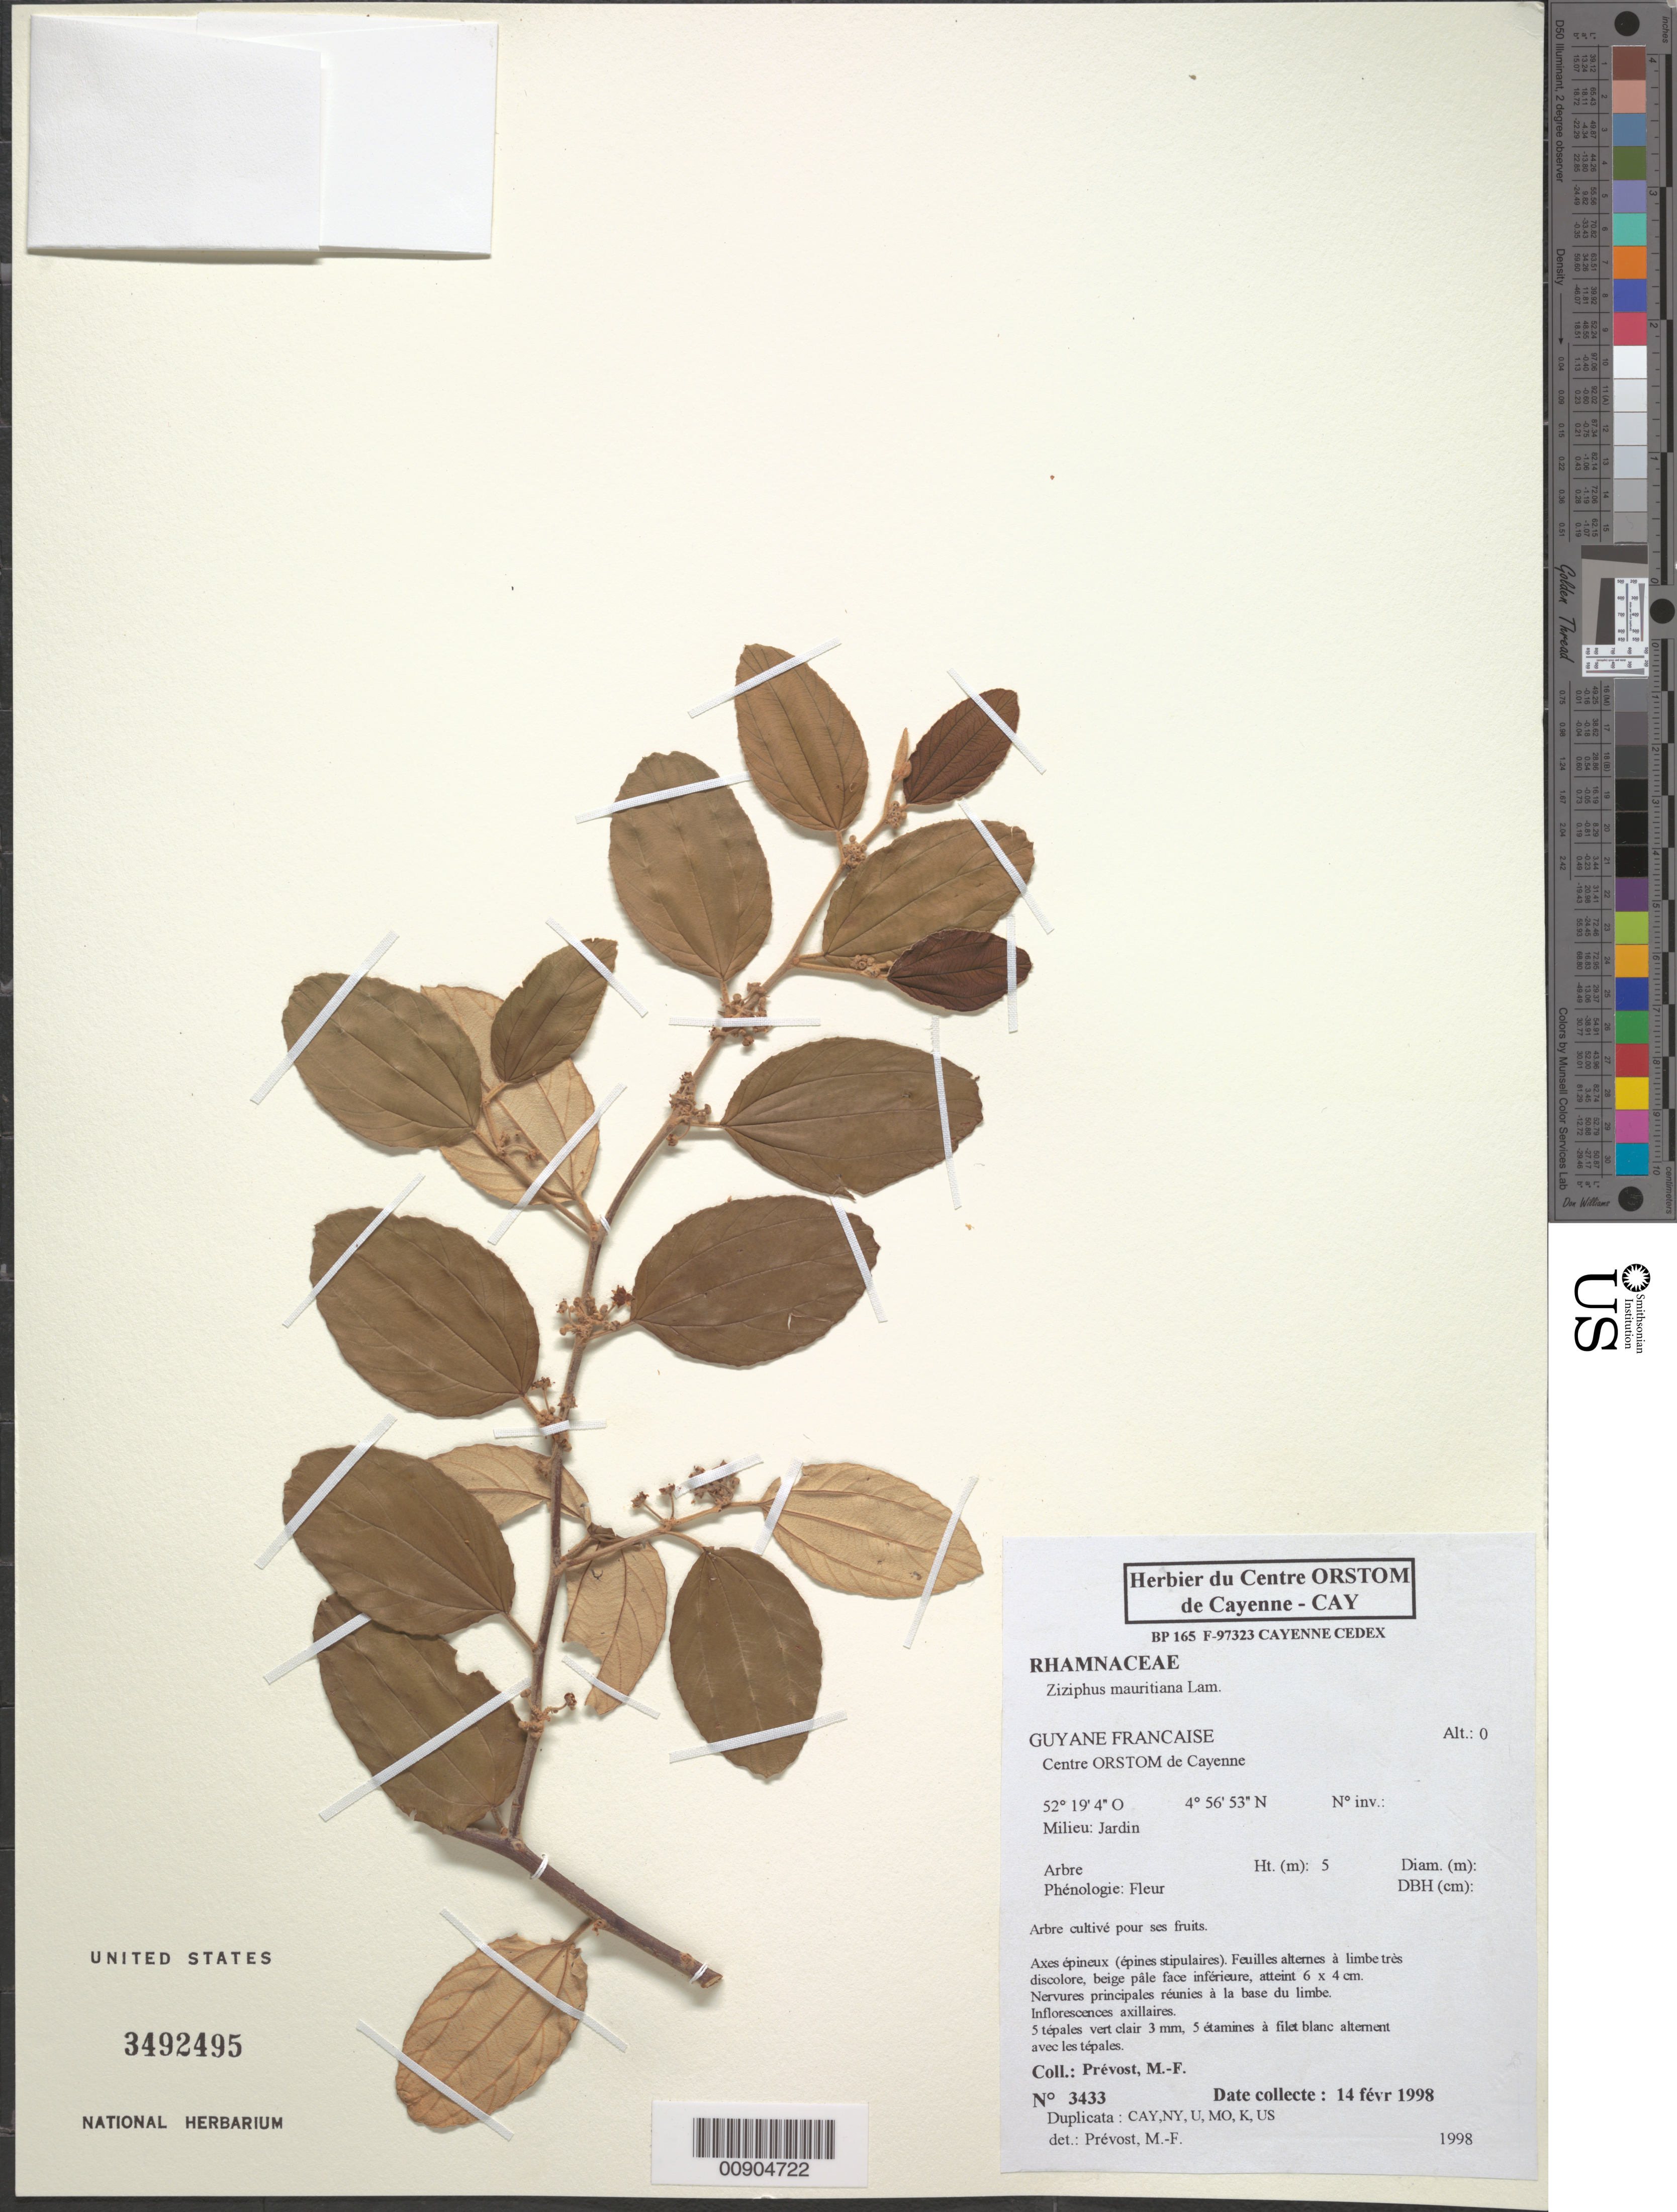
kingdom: Plantae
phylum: Tracheophyta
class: Magnoliopsida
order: Rosales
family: Rhamnaceae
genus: Ziziphus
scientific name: Ziziphus mauritiana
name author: Lam.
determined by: Prévost, M.-F.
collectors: M.-F. Prévost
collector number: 3433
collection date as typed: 14-Feb-98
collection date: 1998-02-14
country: French Guiana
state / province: Cayenne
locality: Centre ORSTOM de Cayenne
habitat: Botanic garden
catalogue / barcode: US 3492495